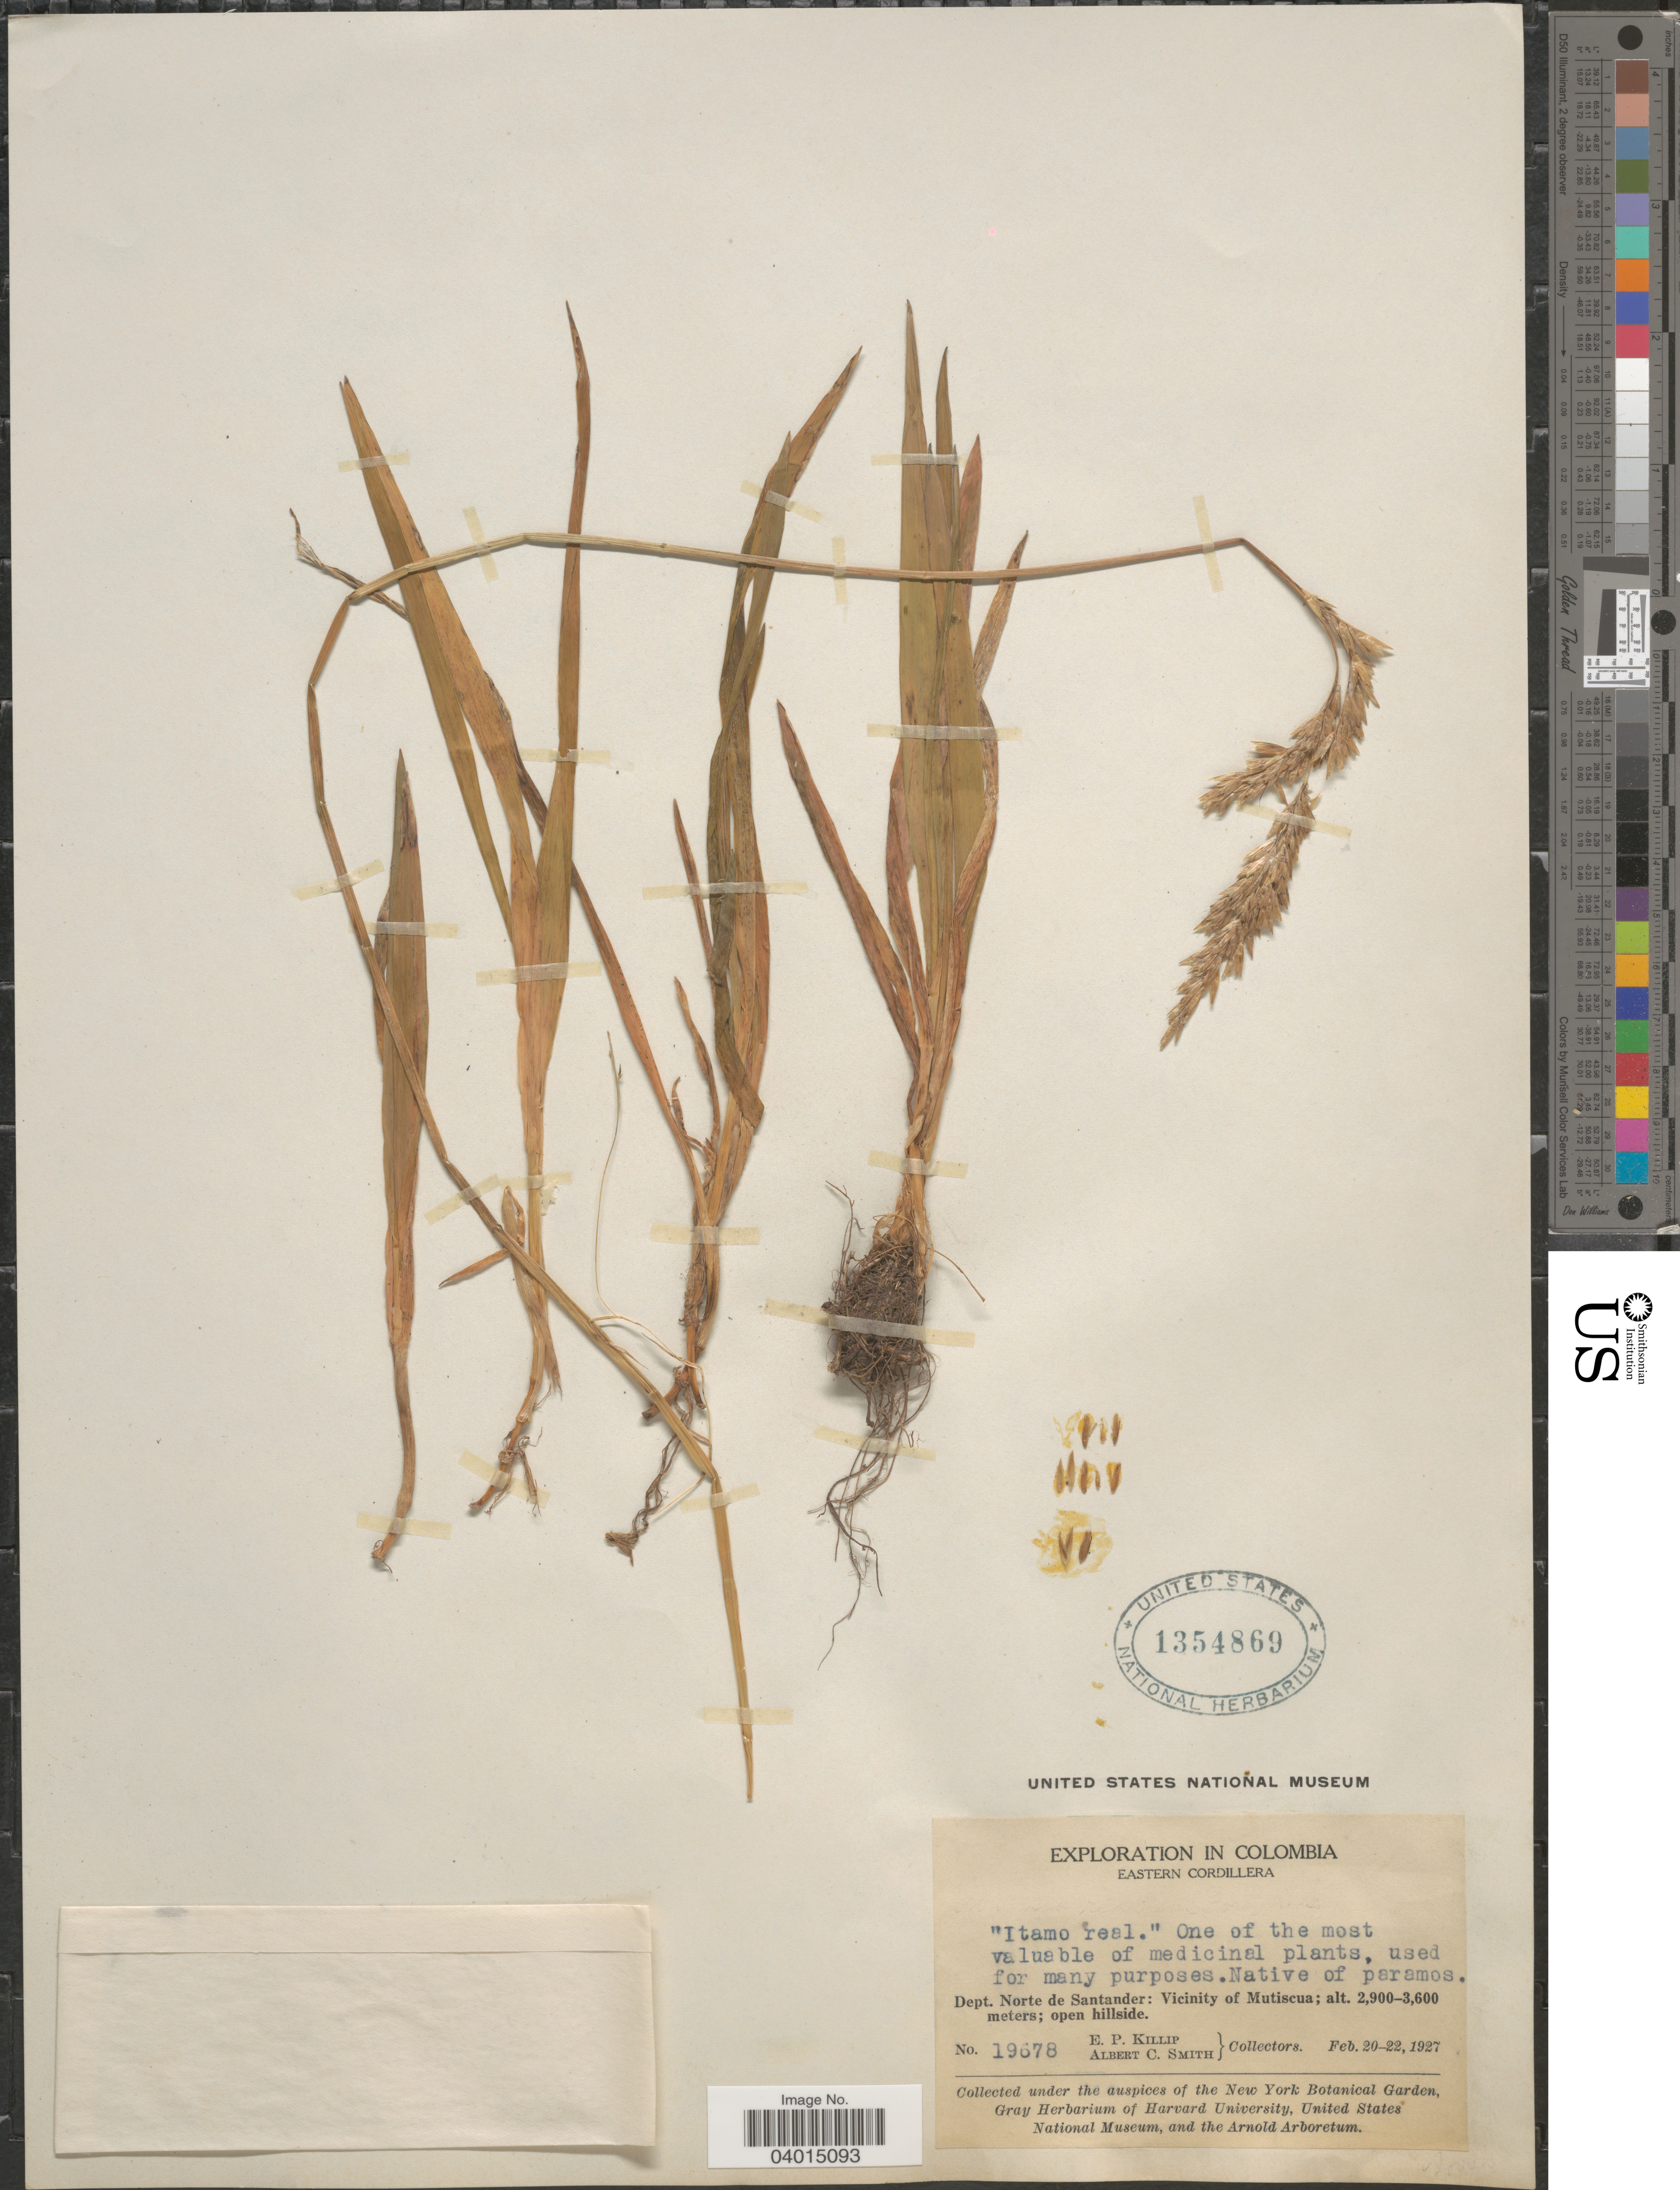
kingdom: Plantae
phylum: Tracheophyta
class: Liliopsida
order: Poales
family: Poaceae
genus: Anthoxanthum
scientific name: Anthoxanthum davidsei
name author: (R.W. Pohl) Veldkamp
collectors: E. P. Killip & A. C. Smith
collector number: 19678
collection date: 1927-02-20/1927-02-22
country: Colombia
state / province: Norte de Santander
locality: Eastern Cordillera. Dept. Norte de Santander: Vicinity of Mutiscua.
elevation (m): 2900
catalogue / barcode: US 1354869